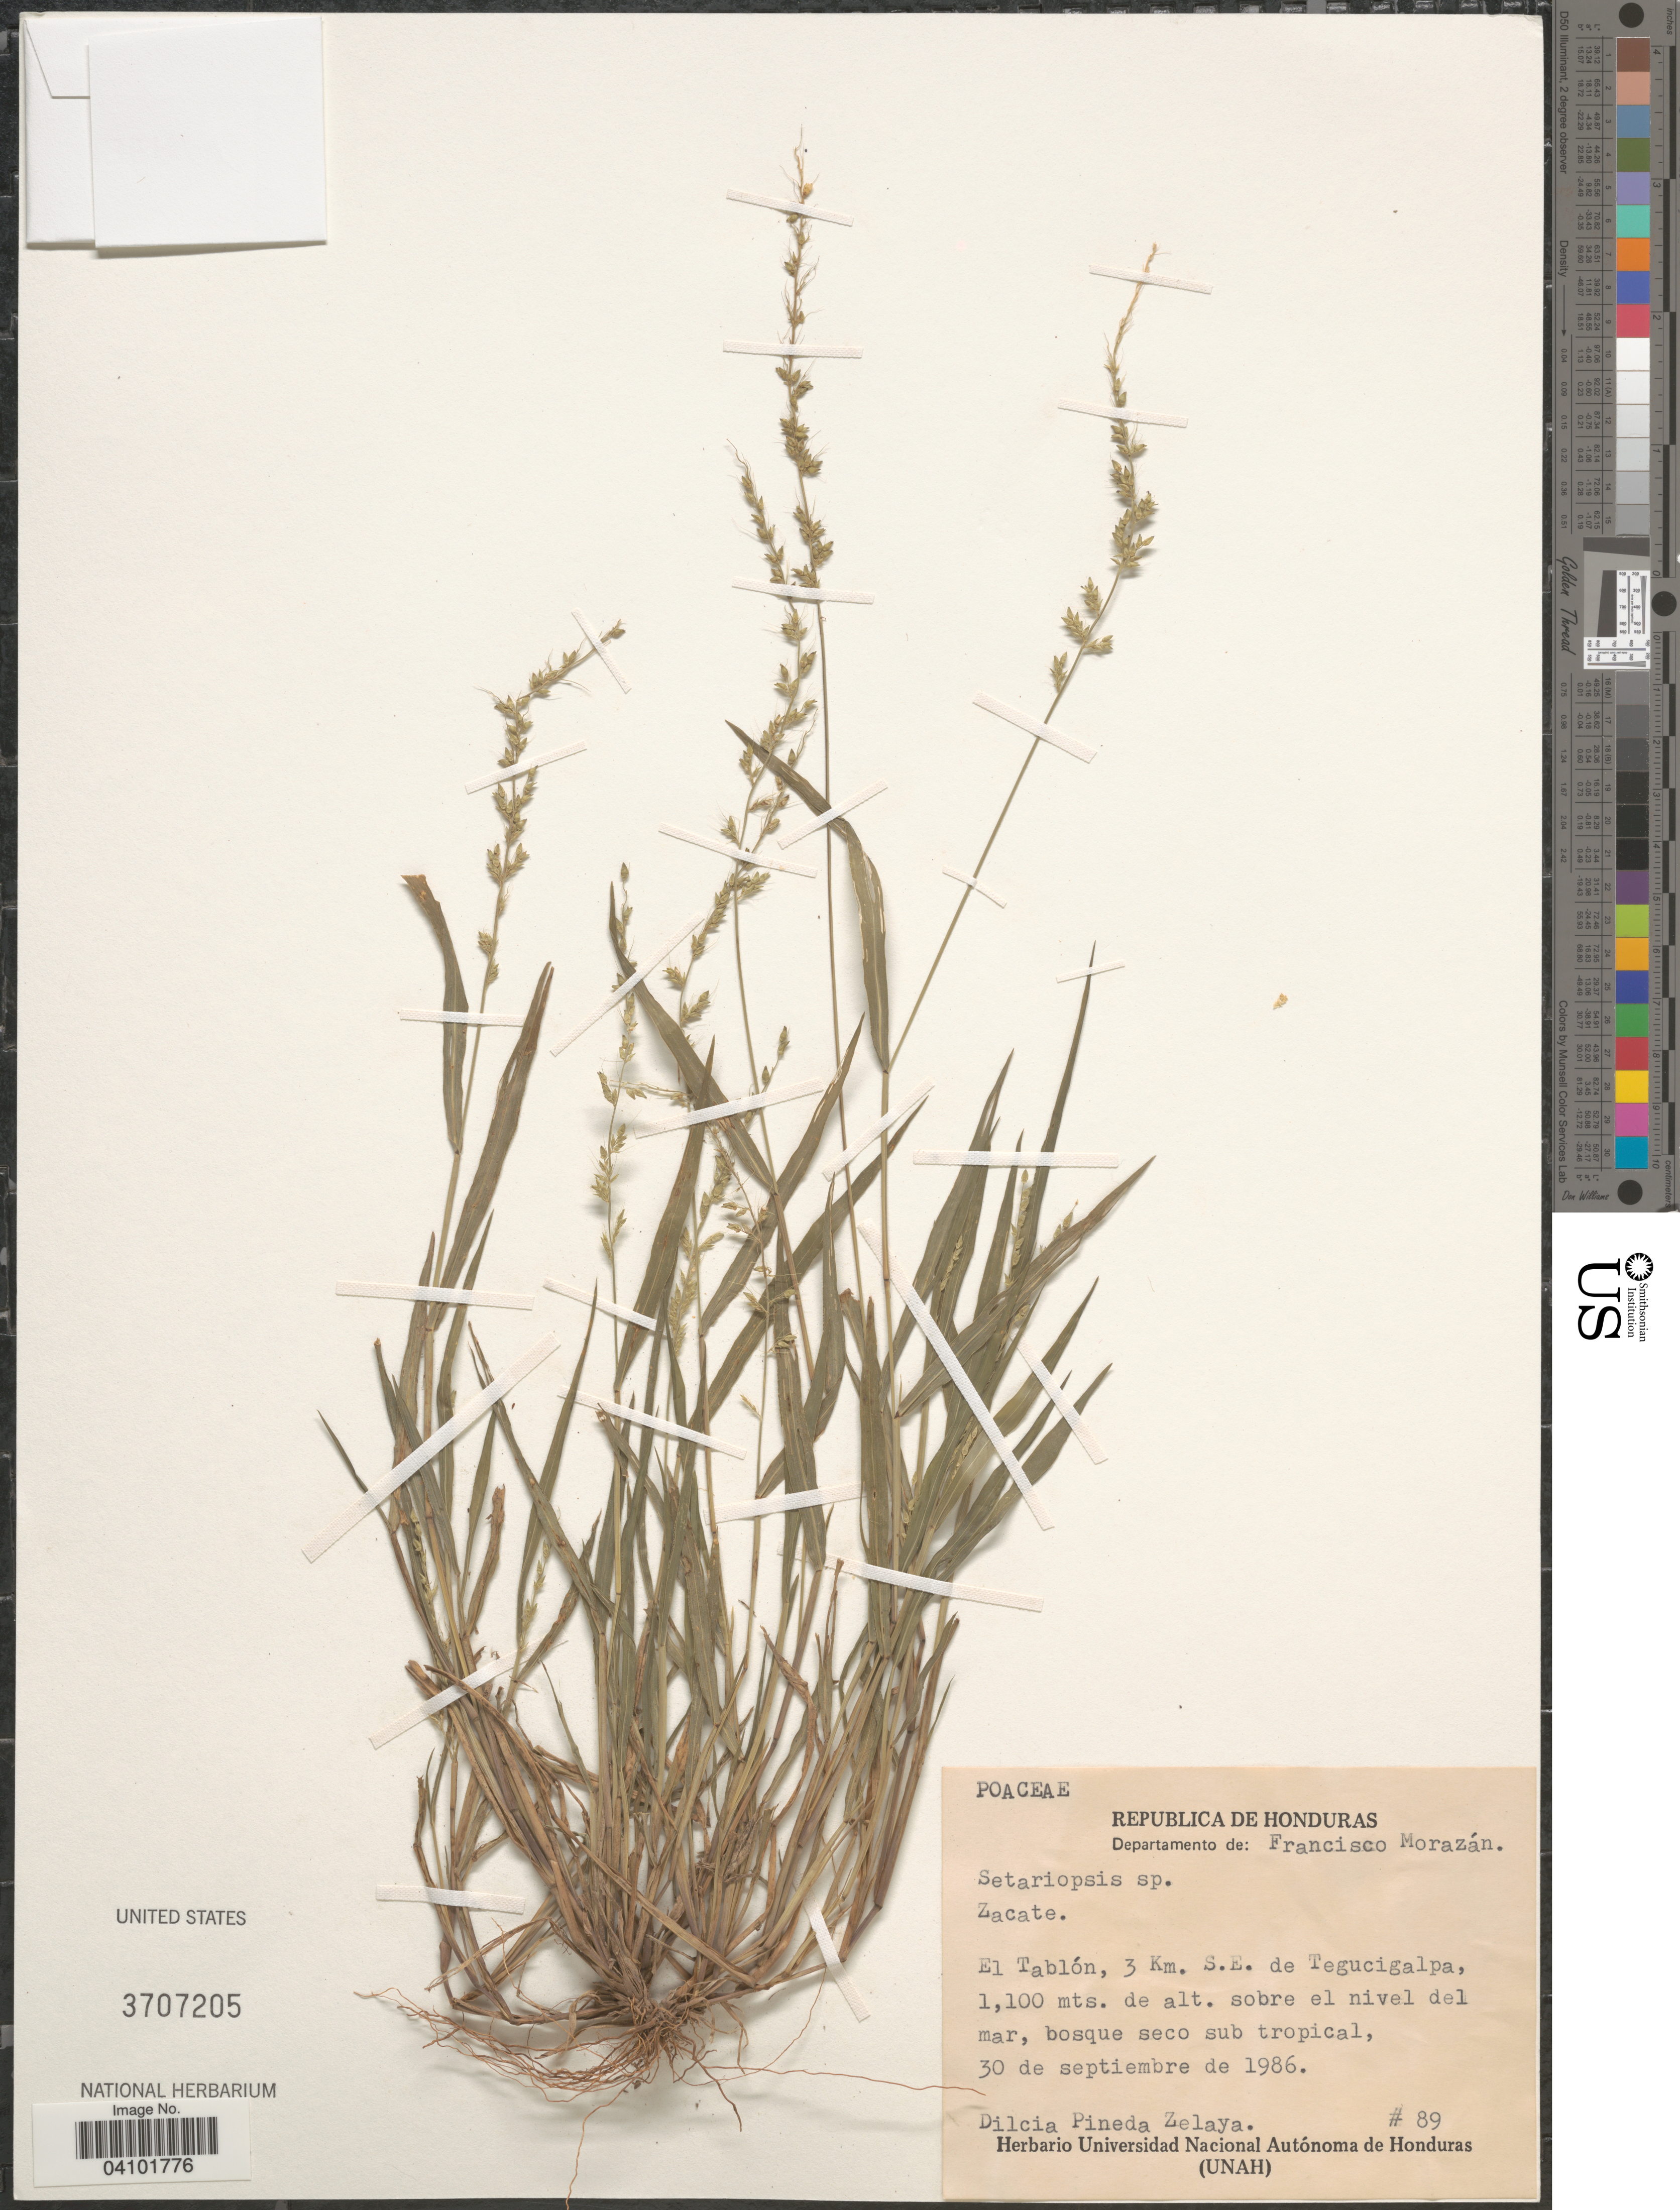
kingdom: Plantae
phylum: Tracheophyta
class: Liliopsida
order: Poales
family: Poaceae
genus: Setariopsis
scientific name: Setariopsis sp.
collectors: D. Zelaya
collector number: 89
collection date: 1986-09-30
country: Honduras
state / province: Fco. Morazán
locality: Departamento de: Francisco Morazán. Zacate. El Tablón, 3 Km. S.E. de Tegucigalpa.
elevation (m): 1100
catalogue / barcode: US 3707205